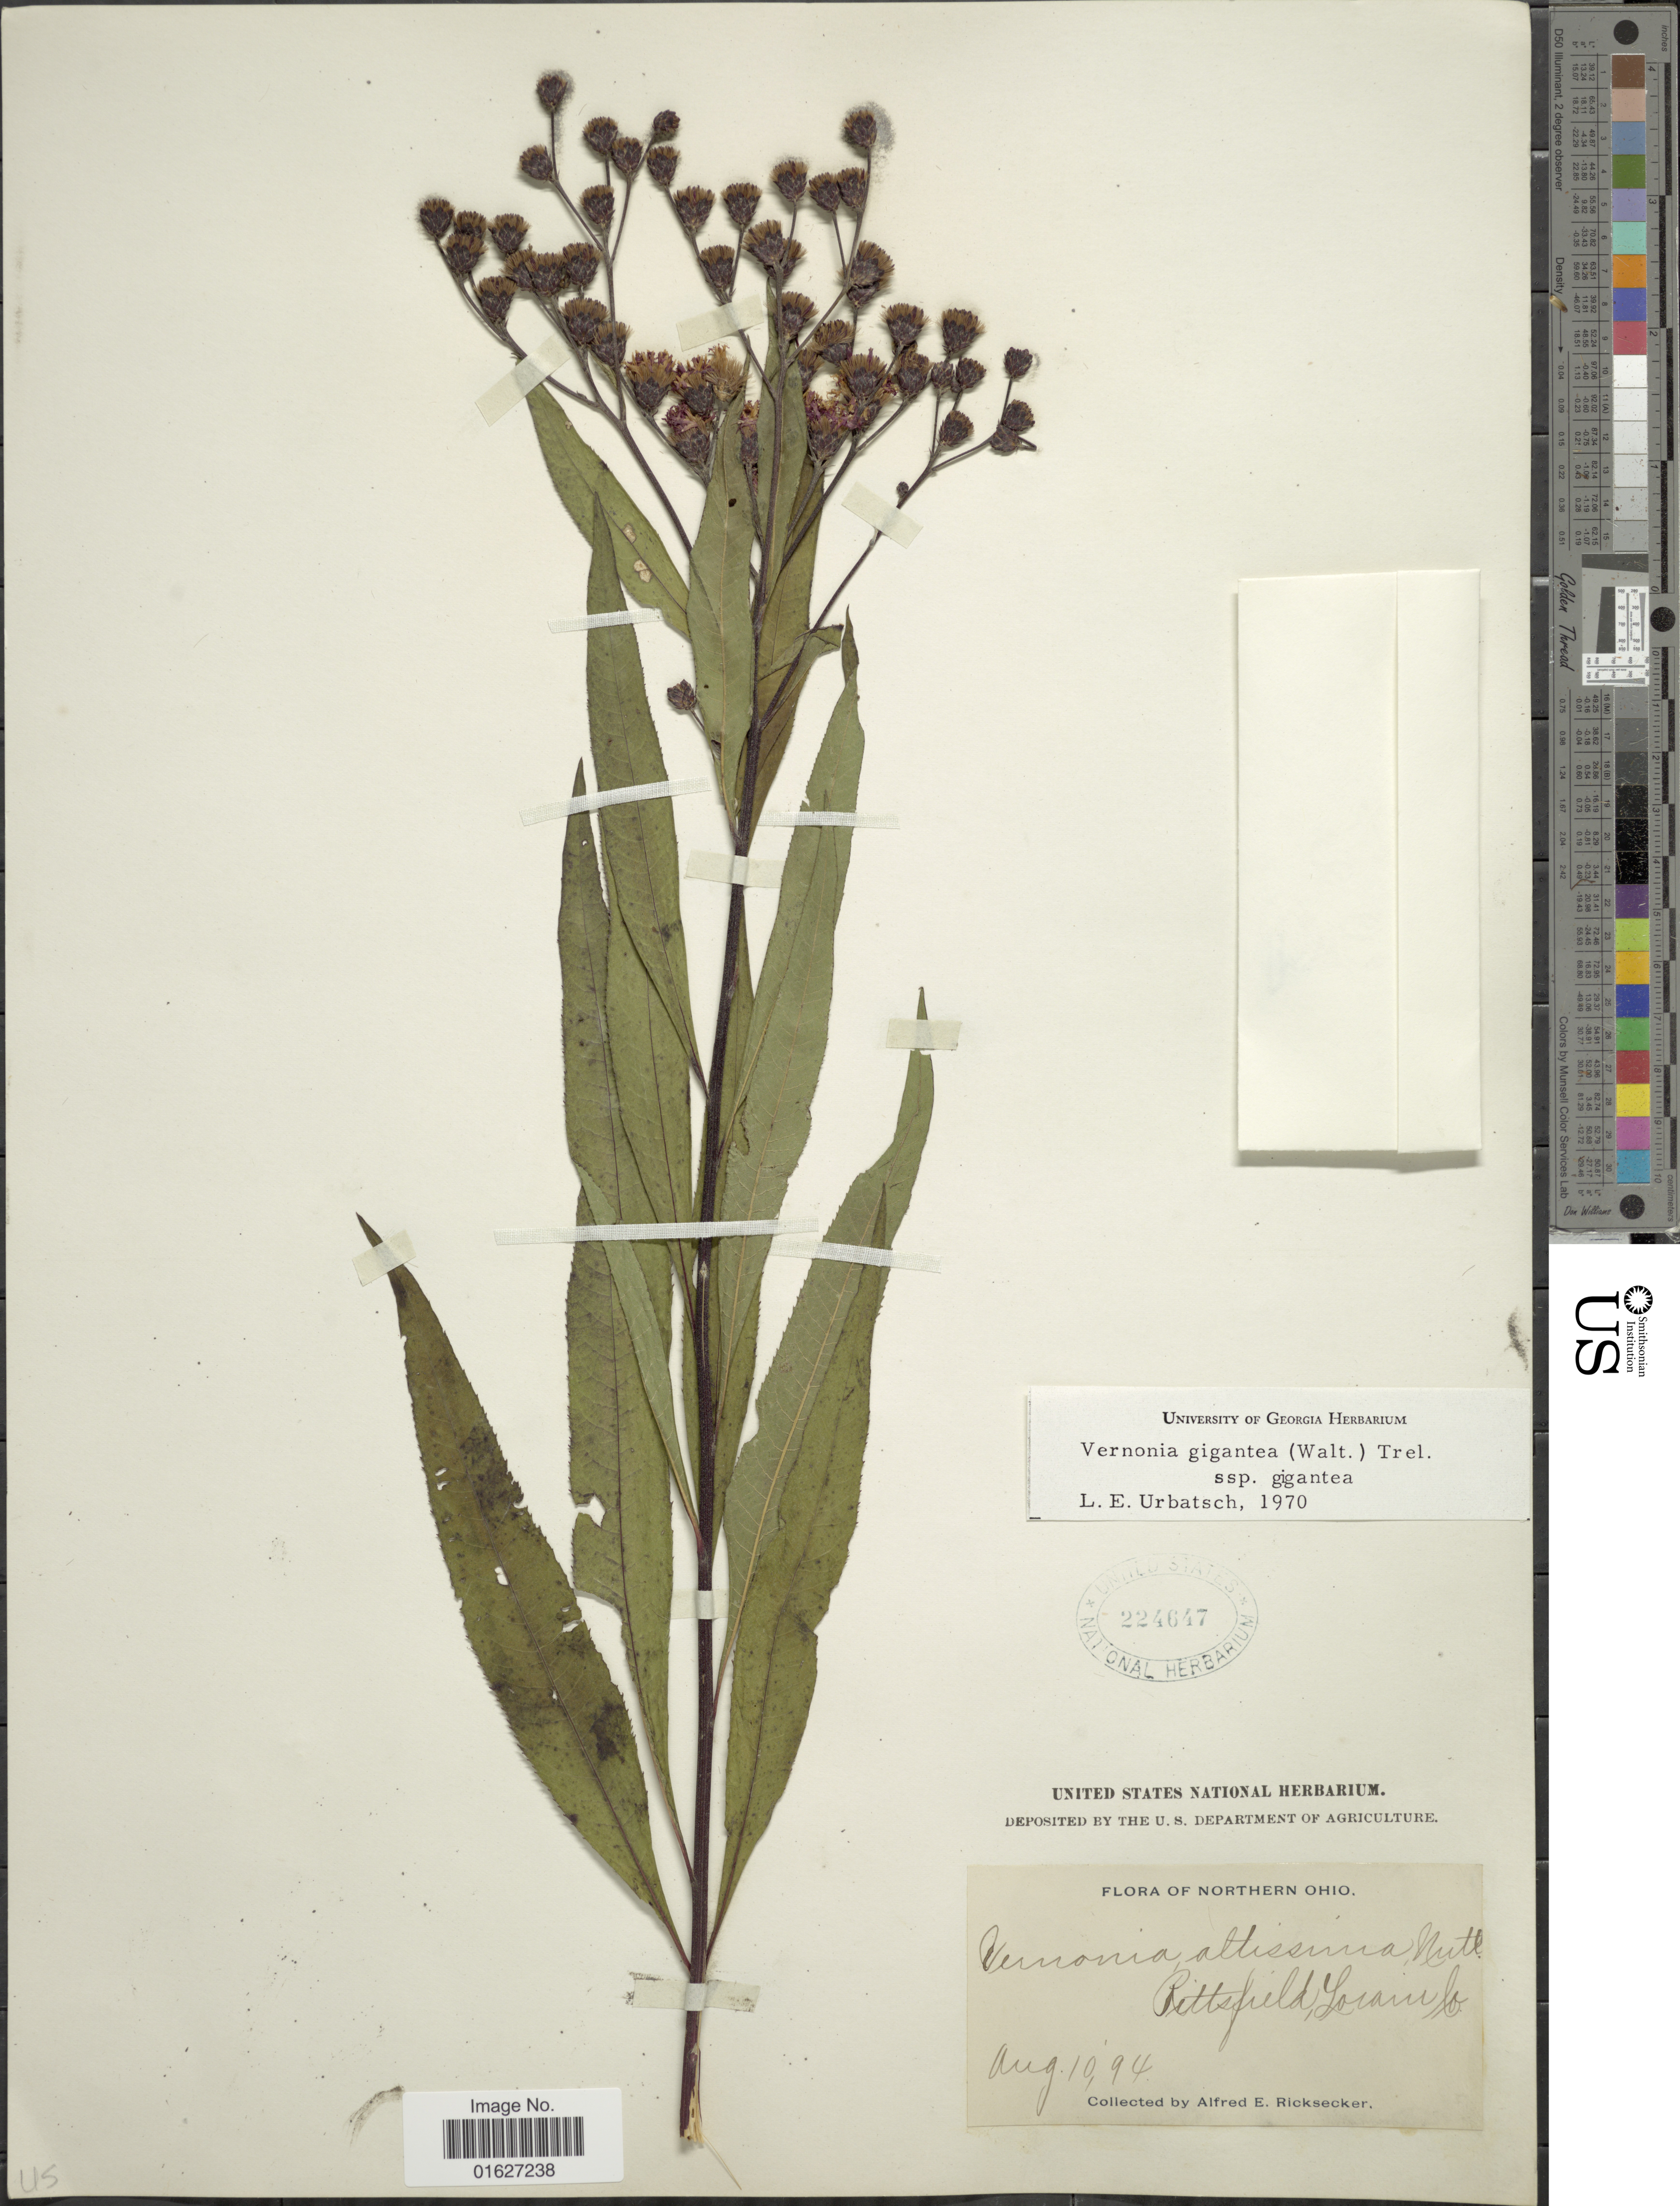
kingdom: Plantae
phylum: Tracheophyta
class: Magnoliopsida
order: Asterales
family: Asteraceae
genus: Vernonia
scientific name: Vernonia gigantea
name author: (Walter) Trel.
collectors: A. E. Ricksecker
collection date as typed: Transcribed d/m/y: 10/8/94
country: United States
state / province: Ohio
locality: Northern Ohio. Pittfield, Lorain. Co.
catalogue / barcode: US 224647